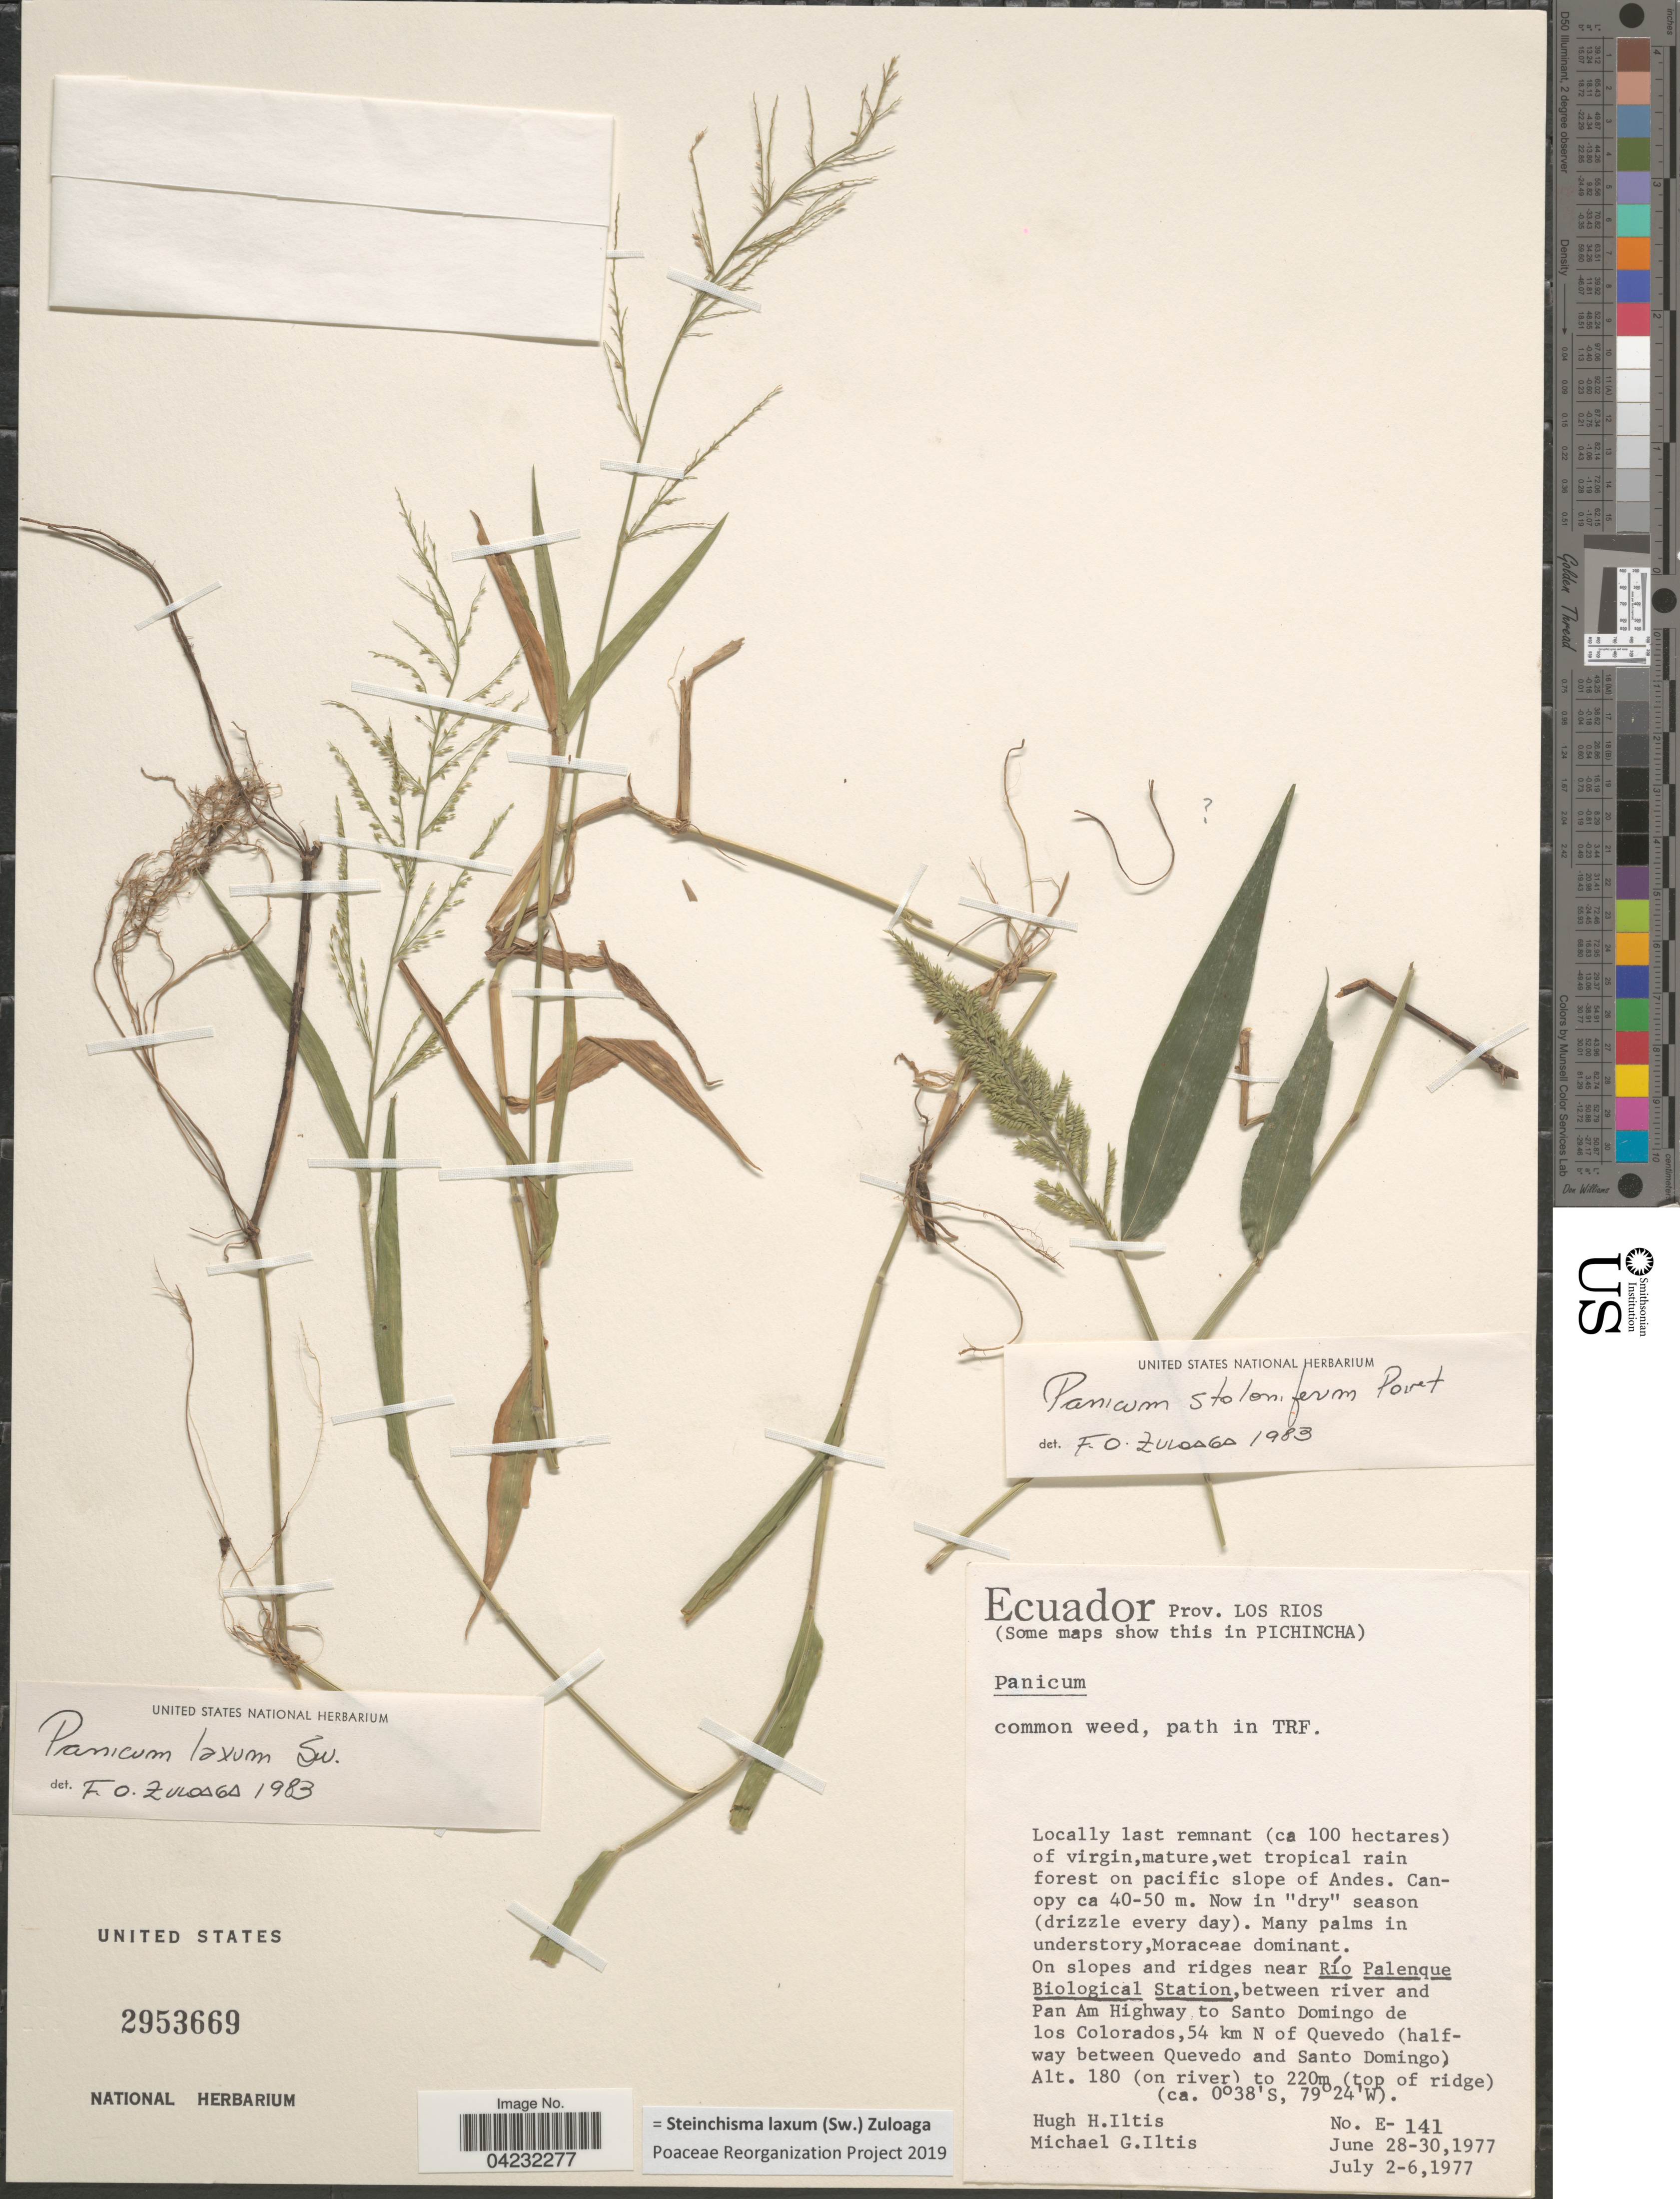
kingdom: Plantae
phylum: Tracheophyta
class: Liliopsida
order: Poales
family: Poaceae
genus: Steinchisma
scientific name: Steinchisma laxum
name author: (Sw.) Zuloaga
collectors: H. H. Iltis & M. G. Iltis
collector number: E-141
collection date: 1977-06-28/1977-07-06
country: Ecuador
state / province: Los Ríos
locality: On slopes and ridges near Río Palenque Biological Station, between river and Pan Am Highway to Santo Domingo de los Colorados, 54 km N of Quevedo (half-way between Quevedo and Santo Domingo).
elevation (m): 180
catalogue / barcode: US 2953669